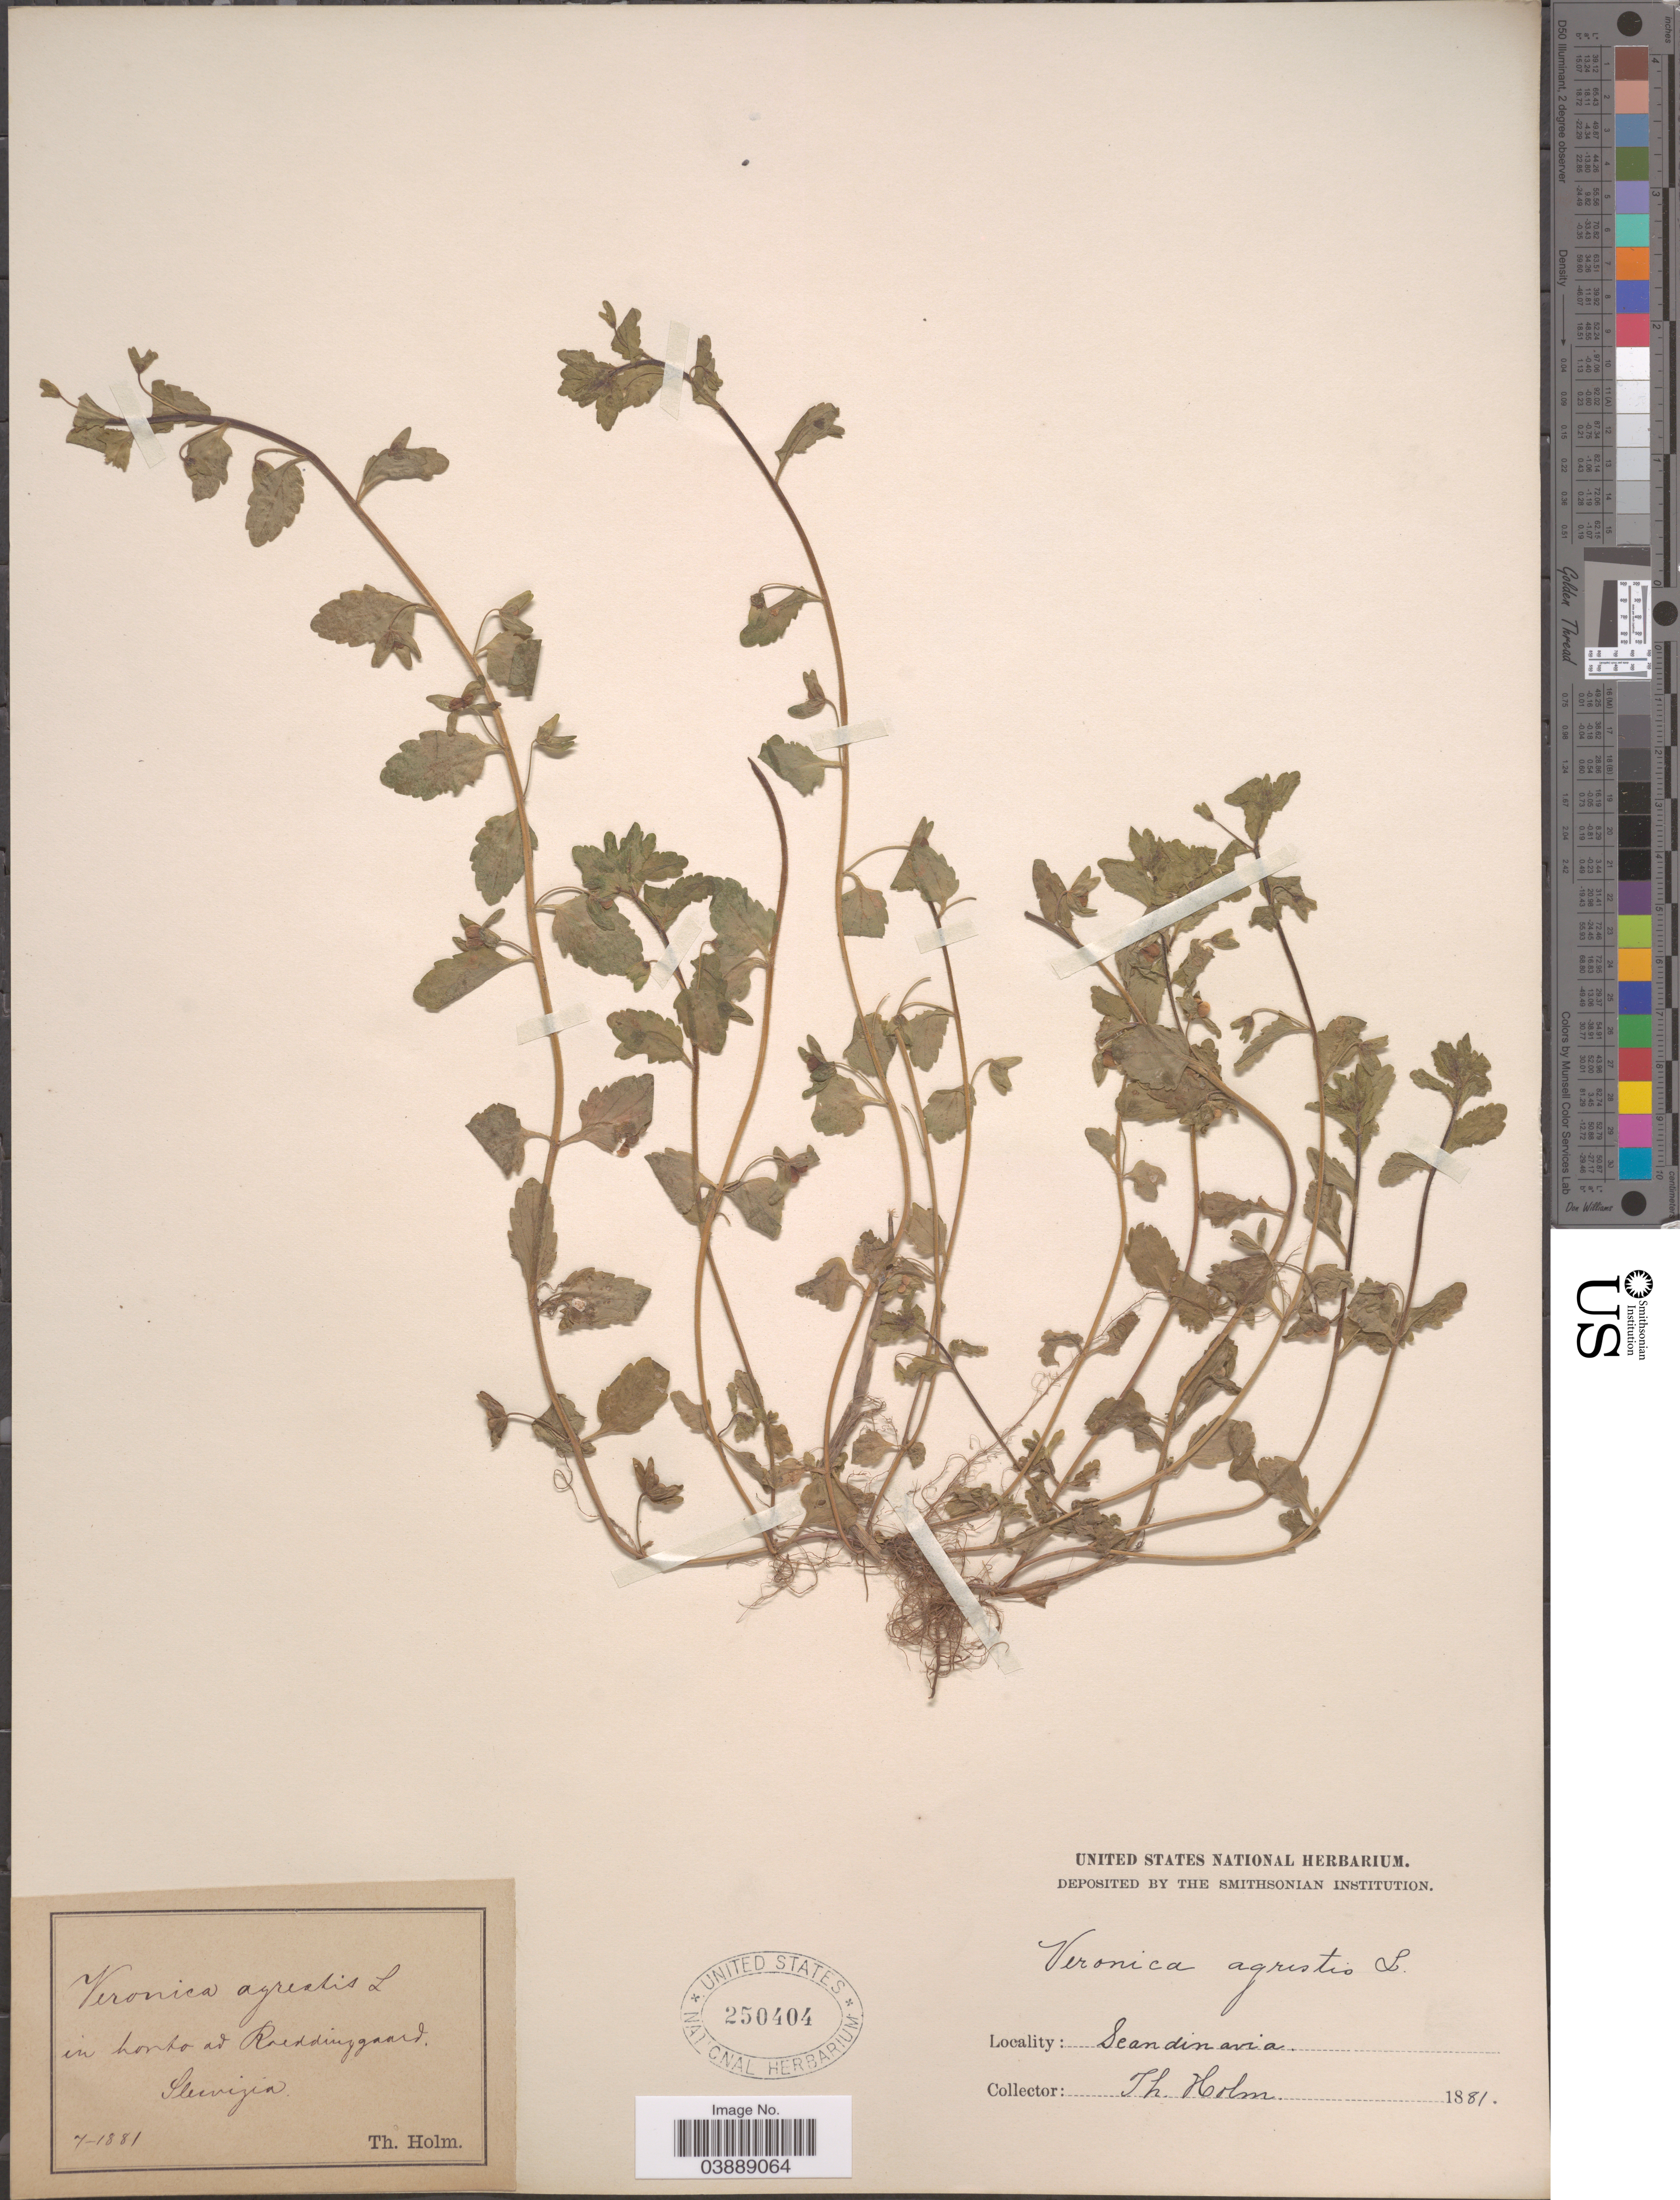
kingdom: Plantae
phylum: Tracheophyta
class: Magnoliopsida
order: Lamiales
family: Plantaginaceae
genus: Veronica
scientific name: Veronica agrestis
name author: L.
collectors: T. Holm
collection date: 1881-07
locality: In horto ad Roeddinggaard. Slewigin [interpreted]. Scandinavia.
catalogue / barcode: US 250404